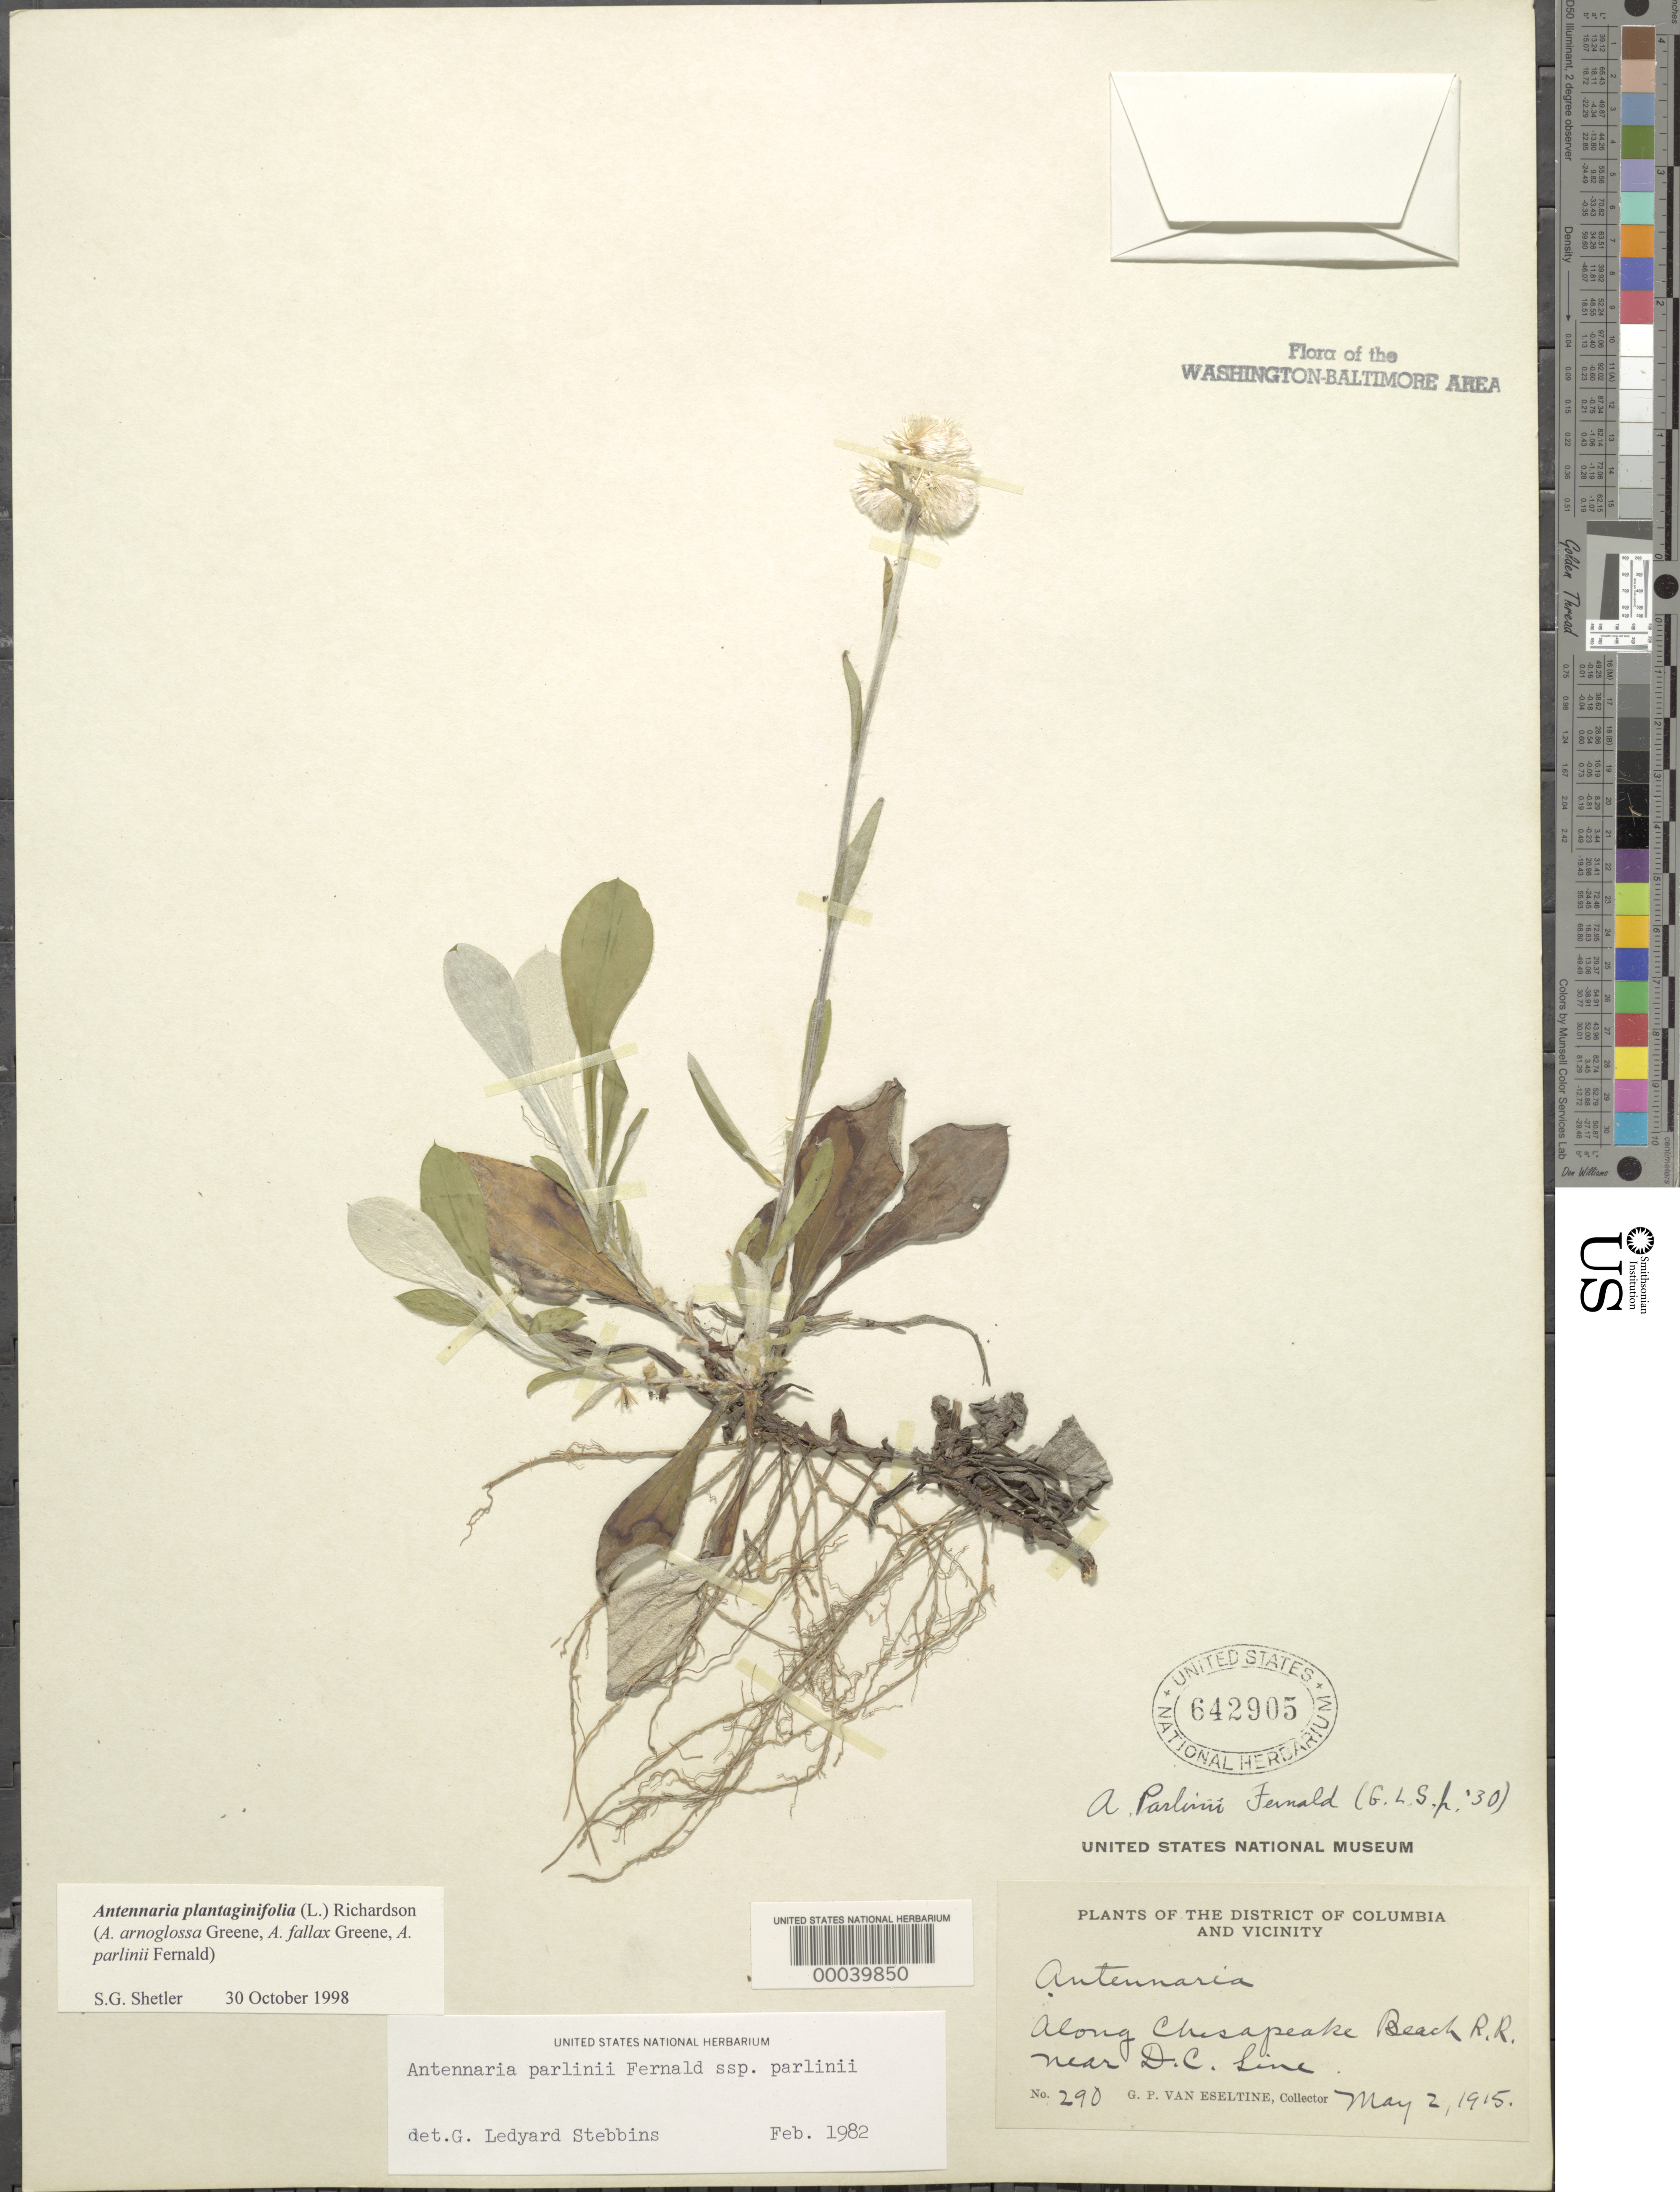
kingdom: Plantae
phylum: Tracheophyta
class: Magnoliopsida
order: Asterales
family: Asteraceae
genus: Antennaria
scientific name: Antennaria plantaginifolia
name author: (L.) Richardson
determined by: Stebbins, G. L.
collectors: G. P. Van Eseltine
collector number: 290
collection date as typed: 02 May 1915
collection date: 1915-05-02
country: United States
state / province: Maryland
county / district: Montgomery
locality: Chesapeake Beach Railroad near DC Line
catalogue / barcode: US 642905